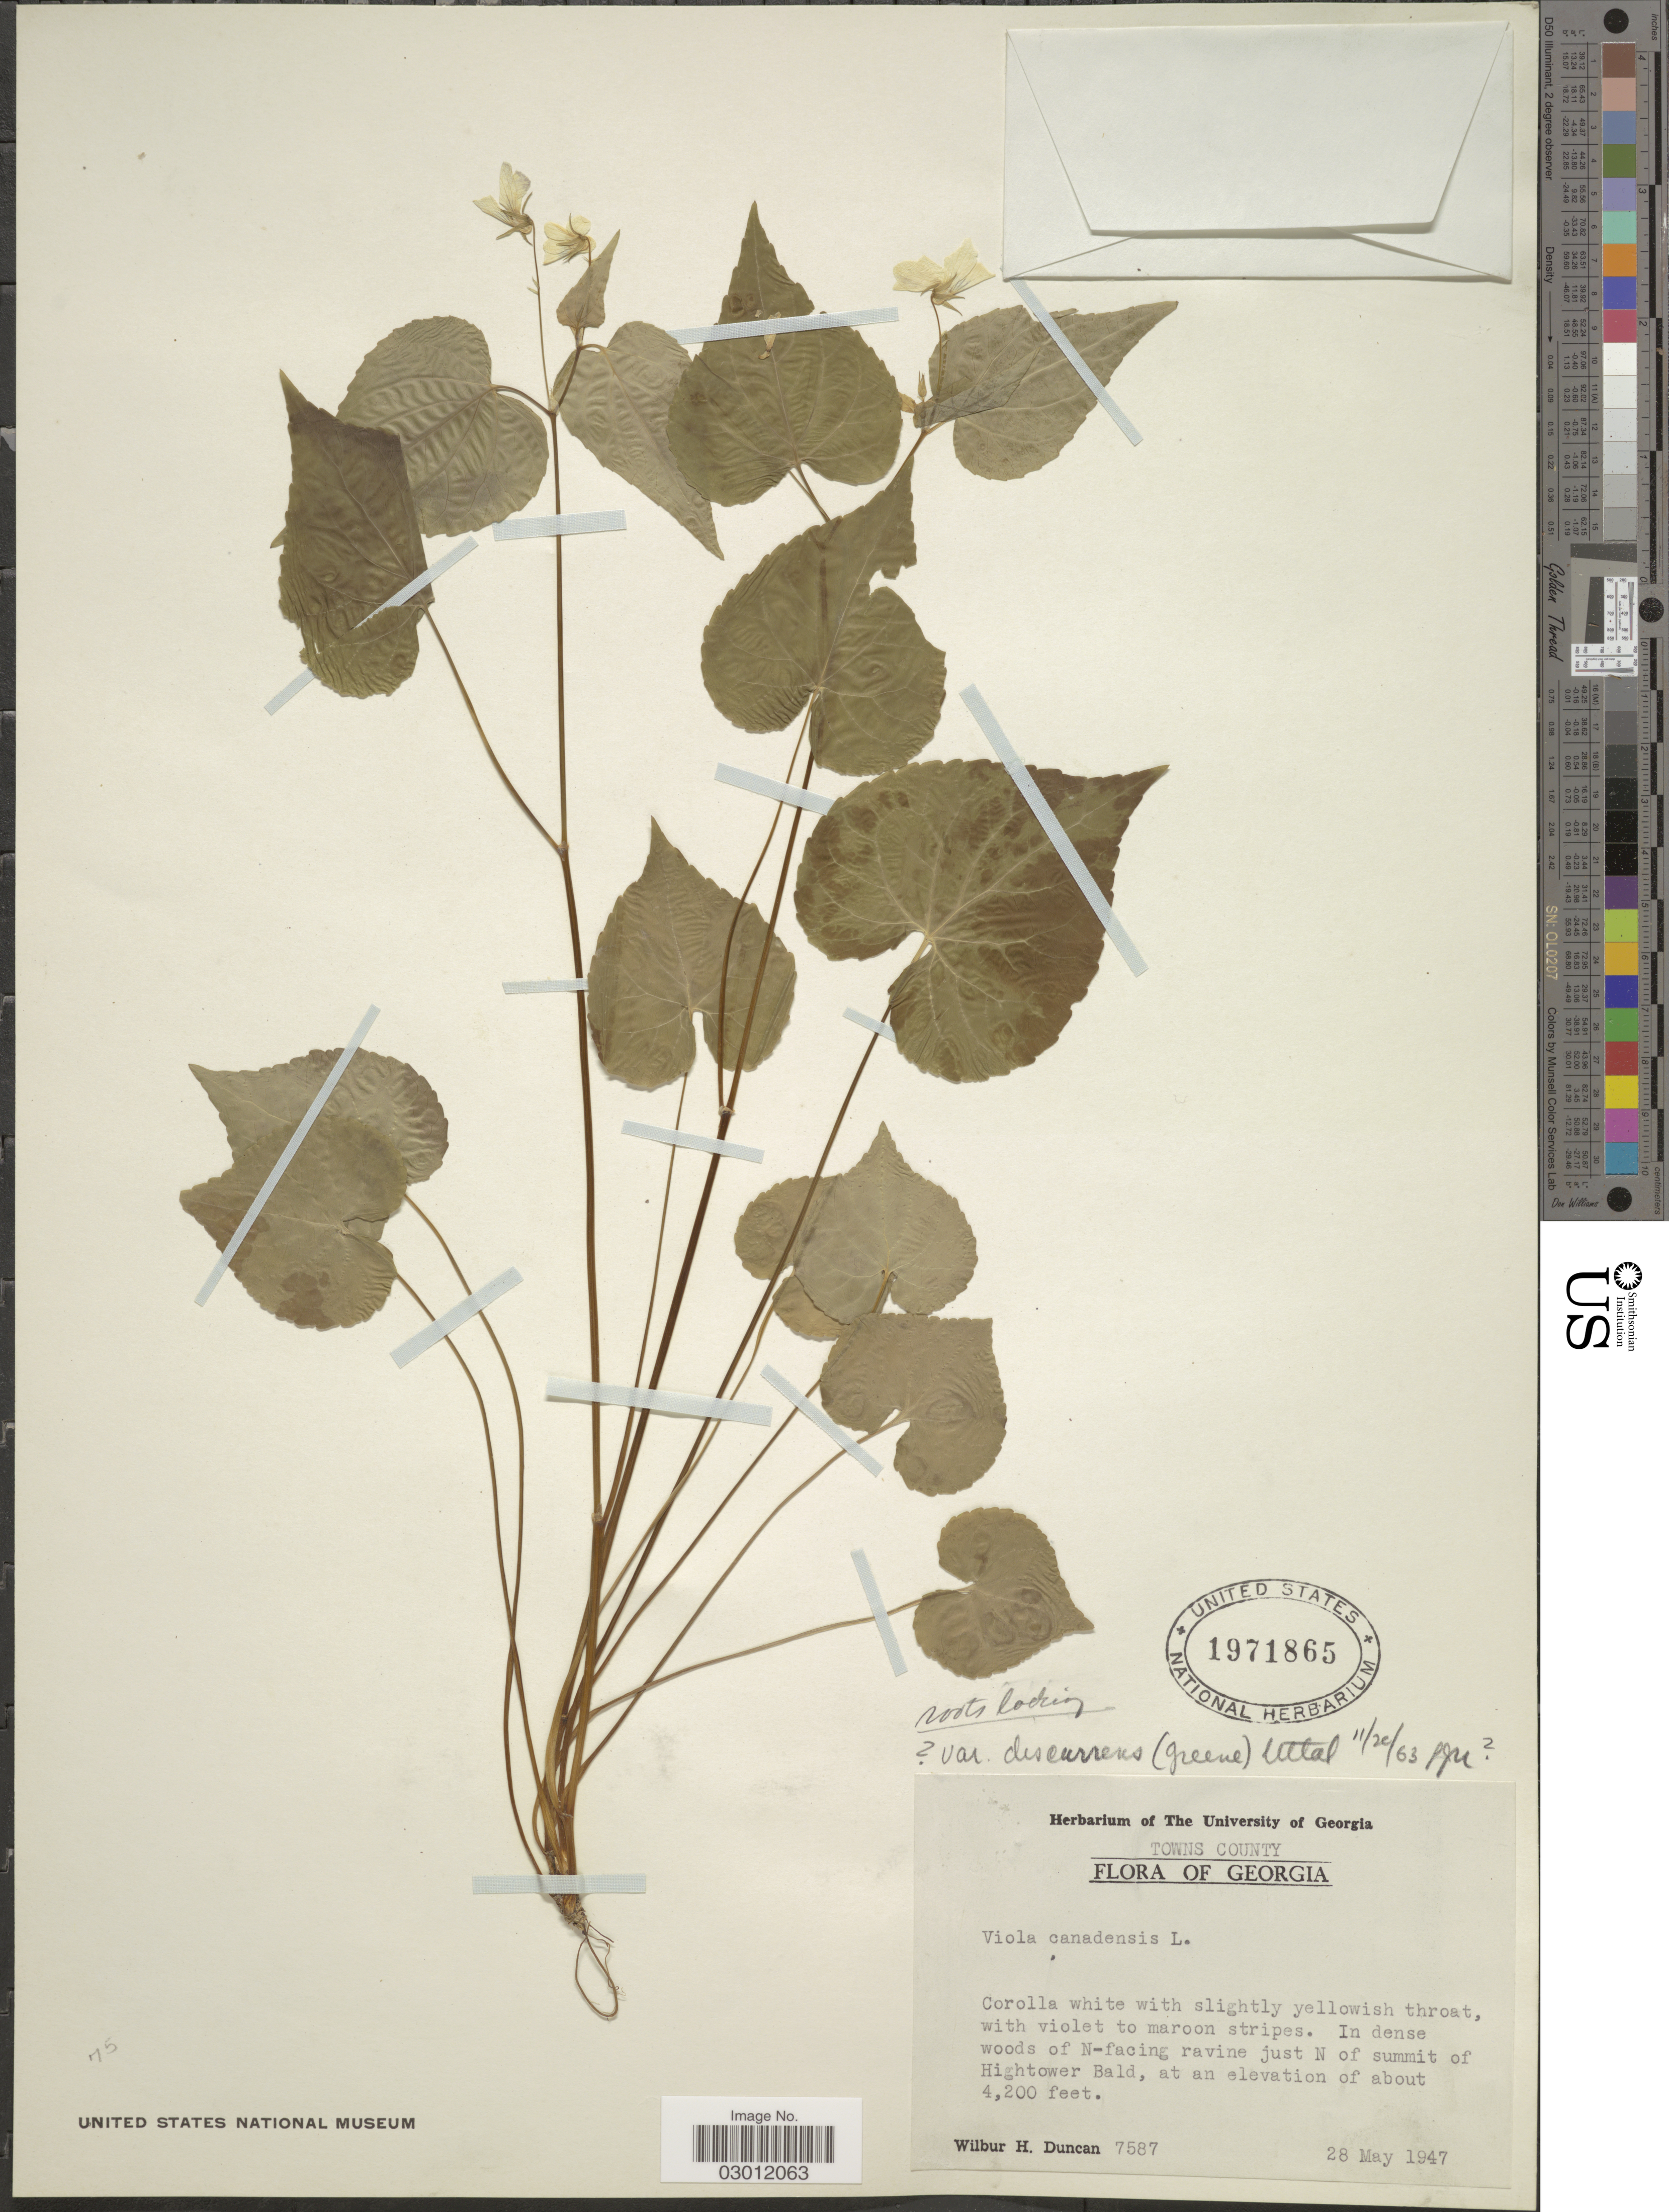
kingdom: Plantae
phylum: Tracheophyta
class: Magnoliopsida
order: Malpighiales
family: Violaceae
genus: Viola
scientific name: Viola canadensis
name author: L.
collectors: W. H. Duncan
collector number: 7587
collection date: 1947-05-28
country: United States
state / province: Georgia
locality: Towns County. In dense woods of N-facing ravine just N of summit of Hightower Bald.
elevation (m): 1280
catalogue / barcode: US 1971865